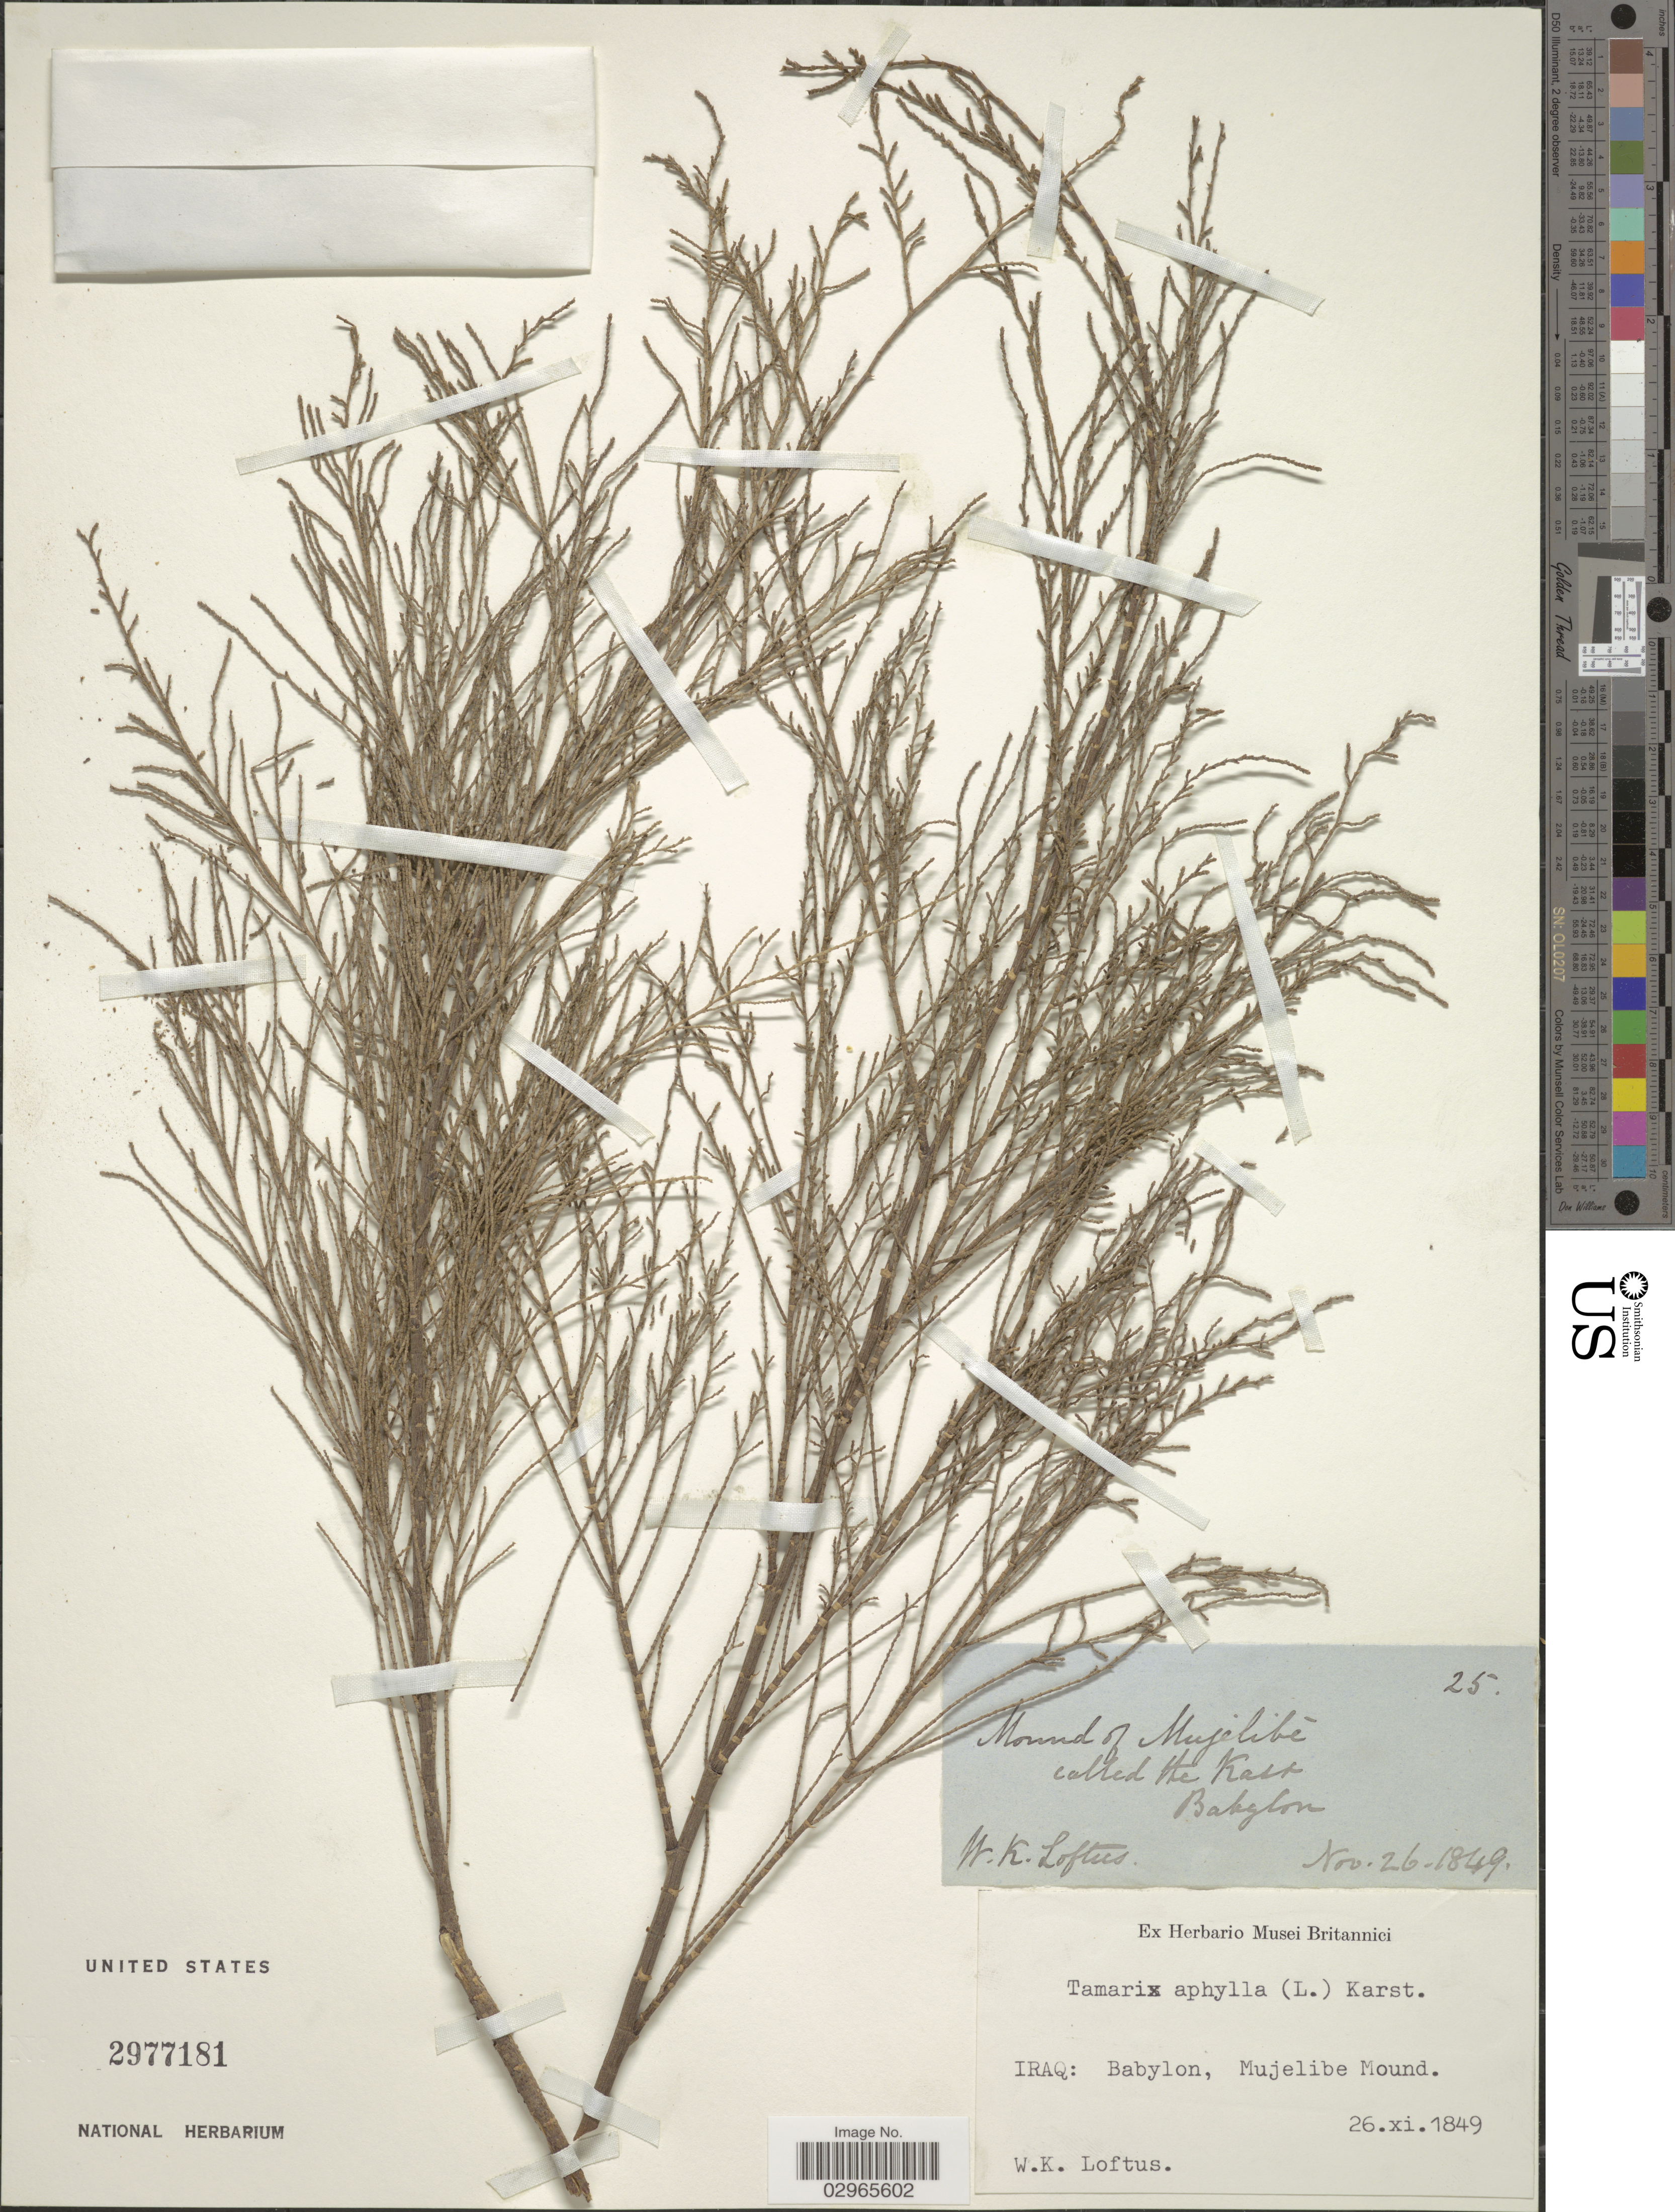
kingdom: Plantae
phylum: Tracheophyta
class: Magnoliopsida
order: Caryophyllales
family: Tamaricaceae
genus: Tamarix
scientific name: Tamarix aphylla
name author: (L.) H. Karst.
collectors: W. Loftus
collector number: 25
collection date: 1849-11-26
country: Iraq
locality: Babylon, Mujelibe Mound.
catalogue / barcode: US 2977181